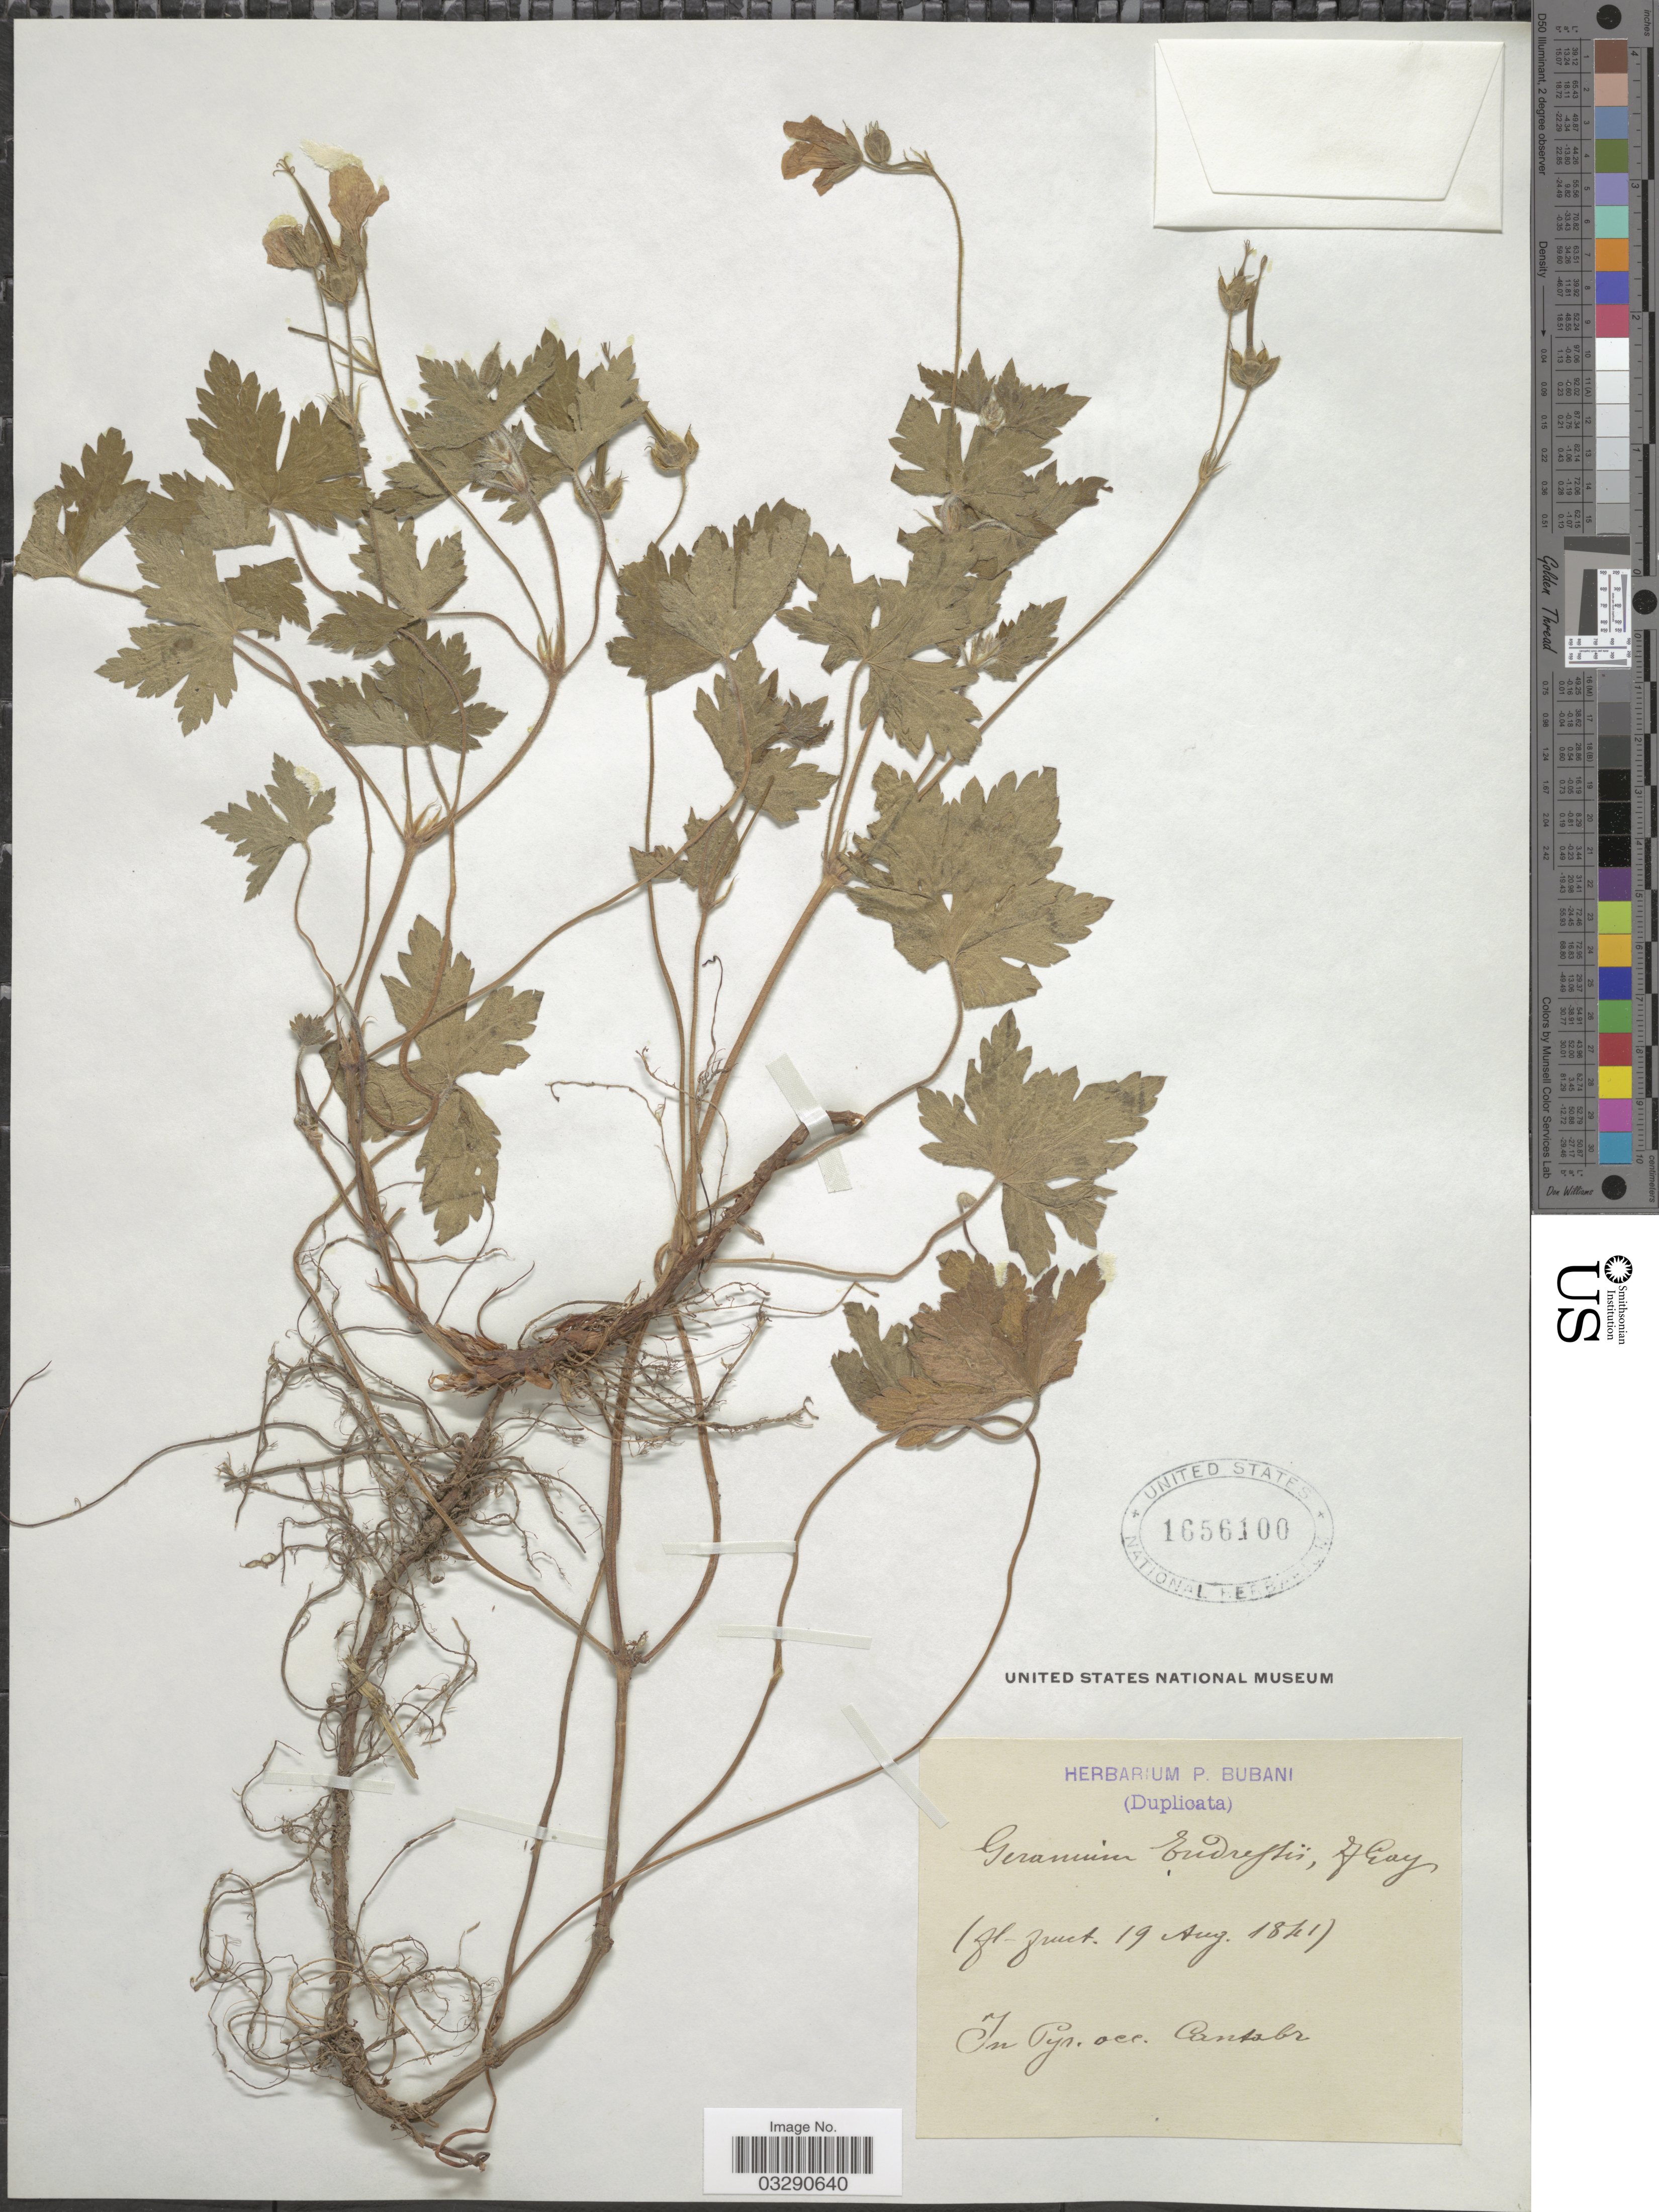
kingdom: Plantae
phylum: Tracheophyta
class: Magnoliopsida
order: Geraniales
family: Geraniaceae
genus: Geranium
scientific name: Geranium endressii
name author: J. Gay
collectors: ex herb. P. Bubani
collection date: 1841-08-19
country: Spain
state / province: Cantabria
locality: In Pyr. occ. Cantabr.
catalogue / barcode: US 1656100